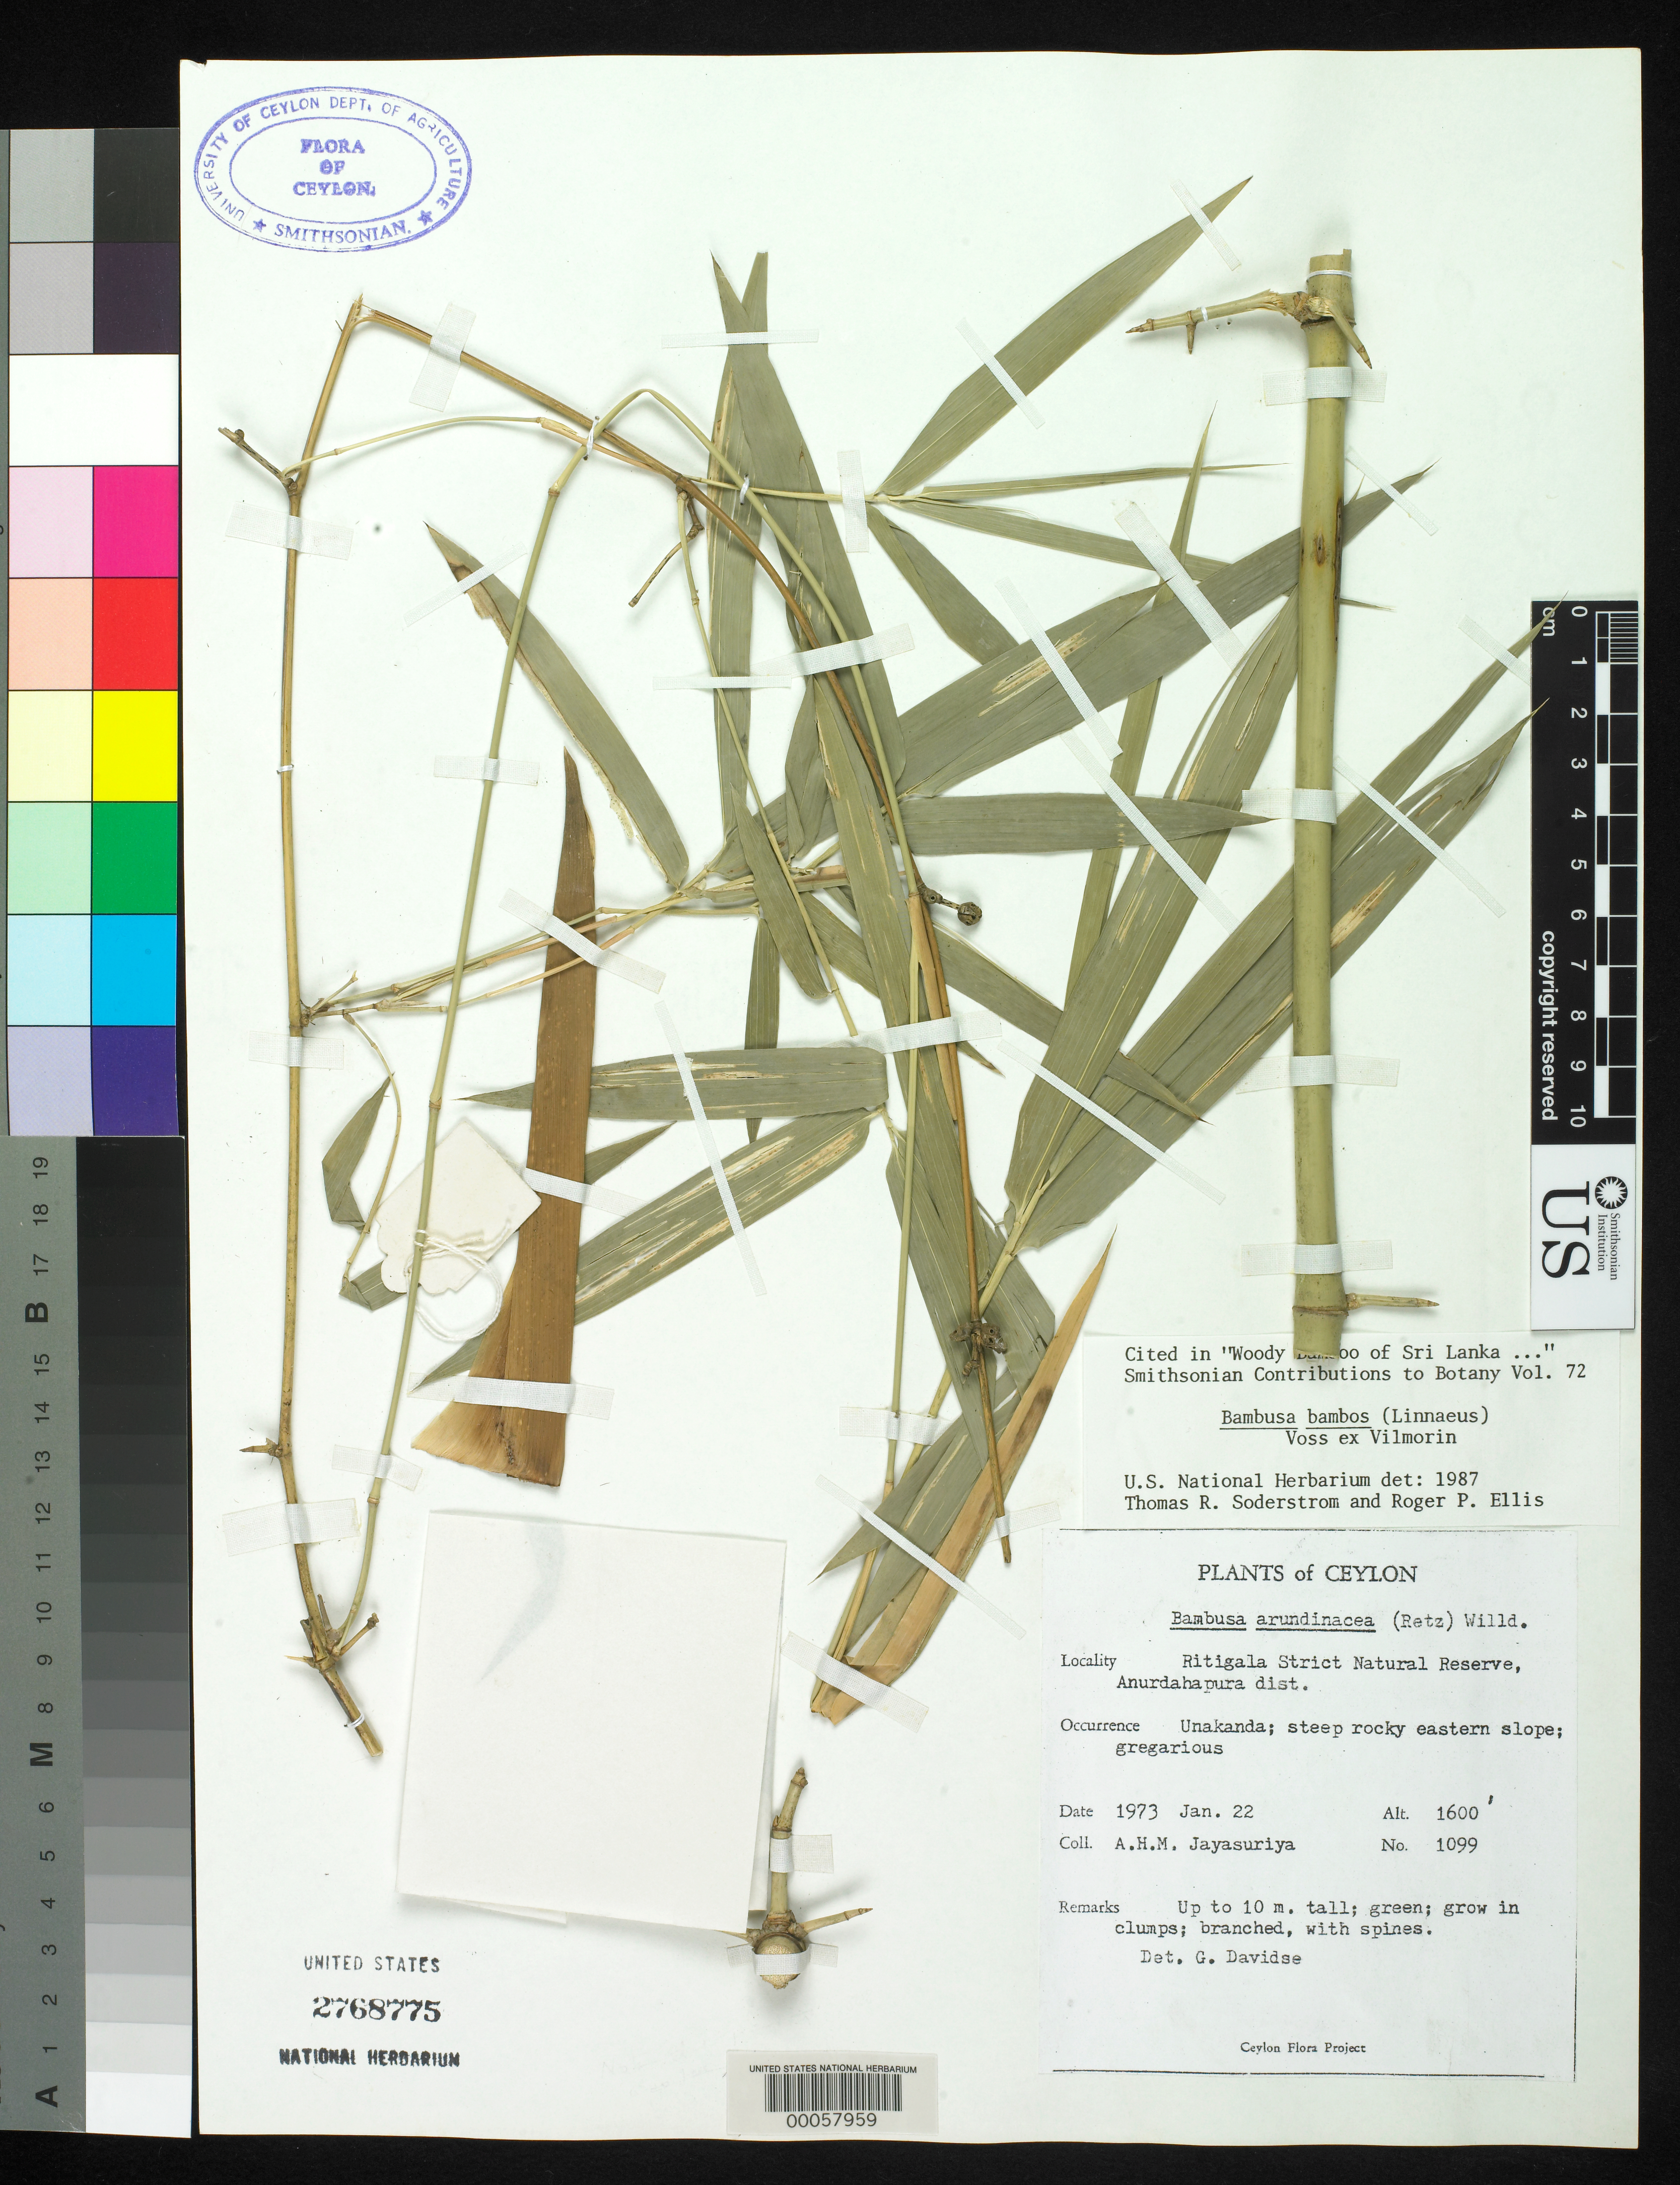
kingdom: Plantae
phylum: Tracheophyta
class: Liliopsida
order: Poales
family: Poaceae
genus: Bambusa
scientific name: Bambusa bambos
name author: (L.) Voss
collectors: A. H. Jayasuriya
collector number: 1099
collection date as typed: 22 Jan 1973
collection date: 1973-01-22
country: Sri Lanka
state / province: North Central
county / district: Anuradhapura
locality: Ritigala Strict Natural Reserve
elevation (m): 488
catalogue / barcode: US 2768775